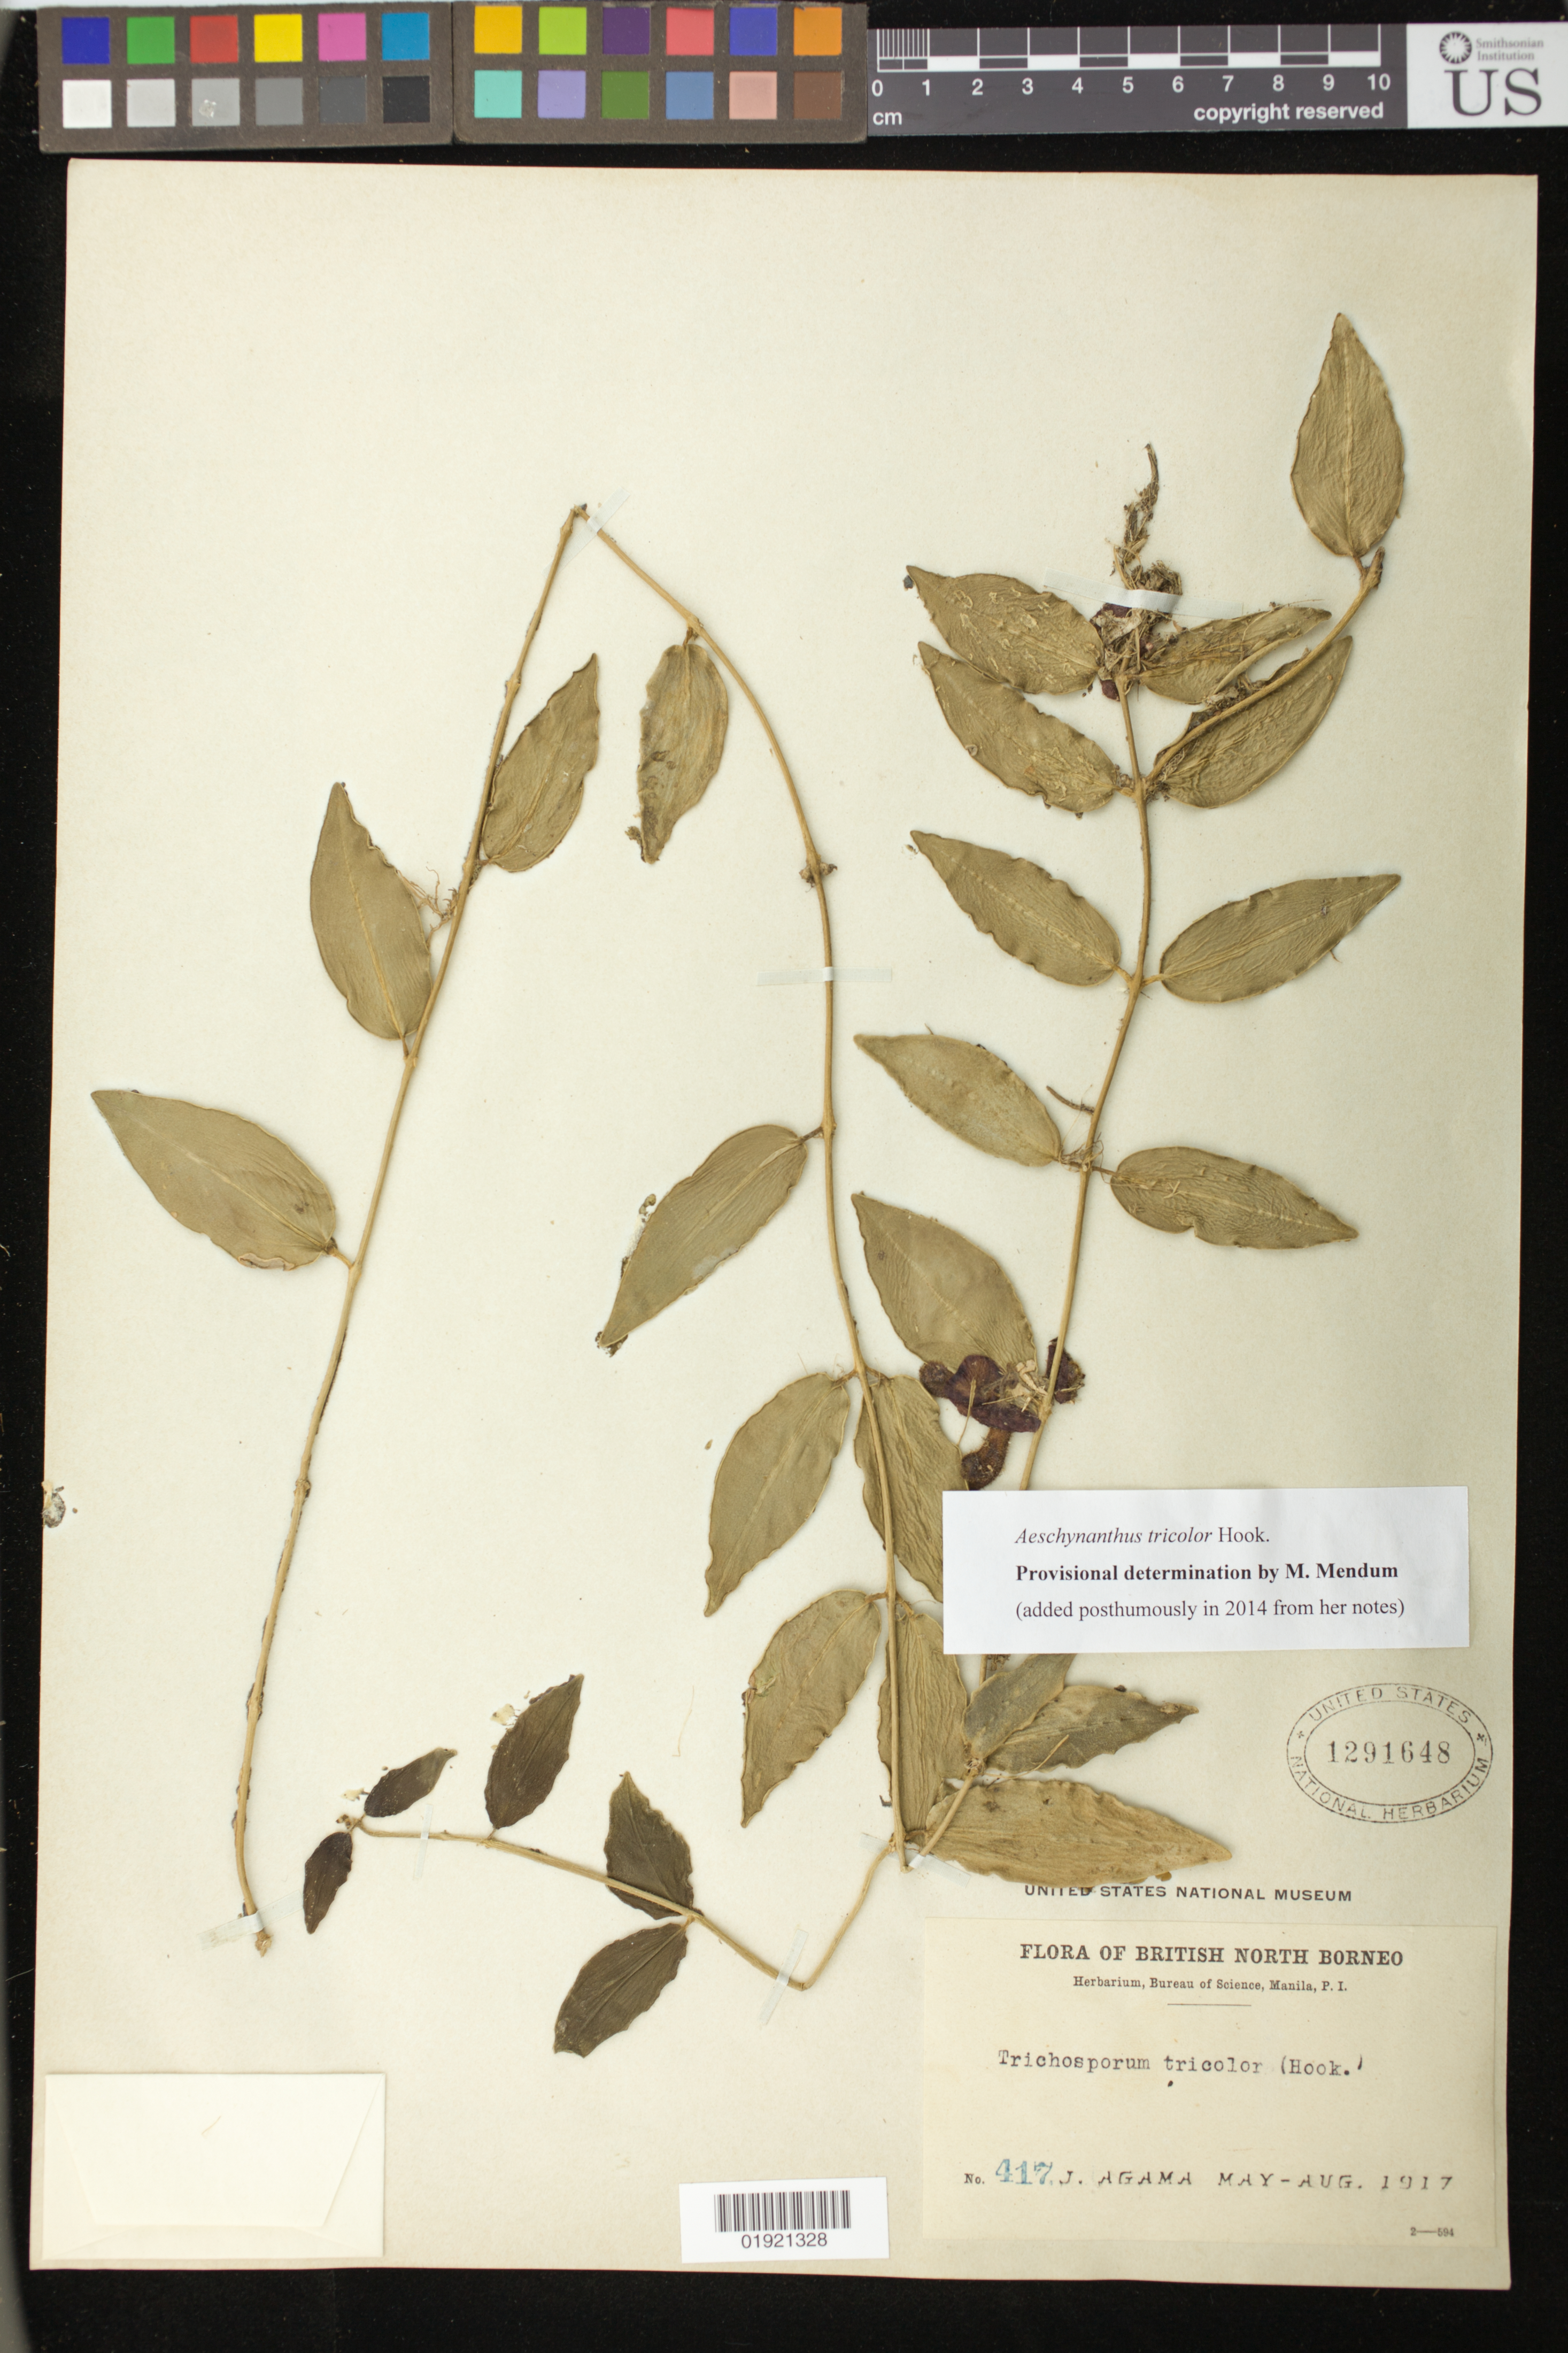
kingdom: Plantae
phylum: Tracheophyta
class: Magnoliopsida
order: Lamiales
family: Gesneriaceae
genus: Aeschynanthus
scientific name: Aeschynanthus tricolor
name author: Hook.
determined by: Mendum, Mary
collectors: J. Agama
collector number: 417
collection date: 1917-05/1917-08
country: Malaysia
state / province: Sabah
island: Borneo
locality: British North Borneo.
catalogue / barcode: US 1291648